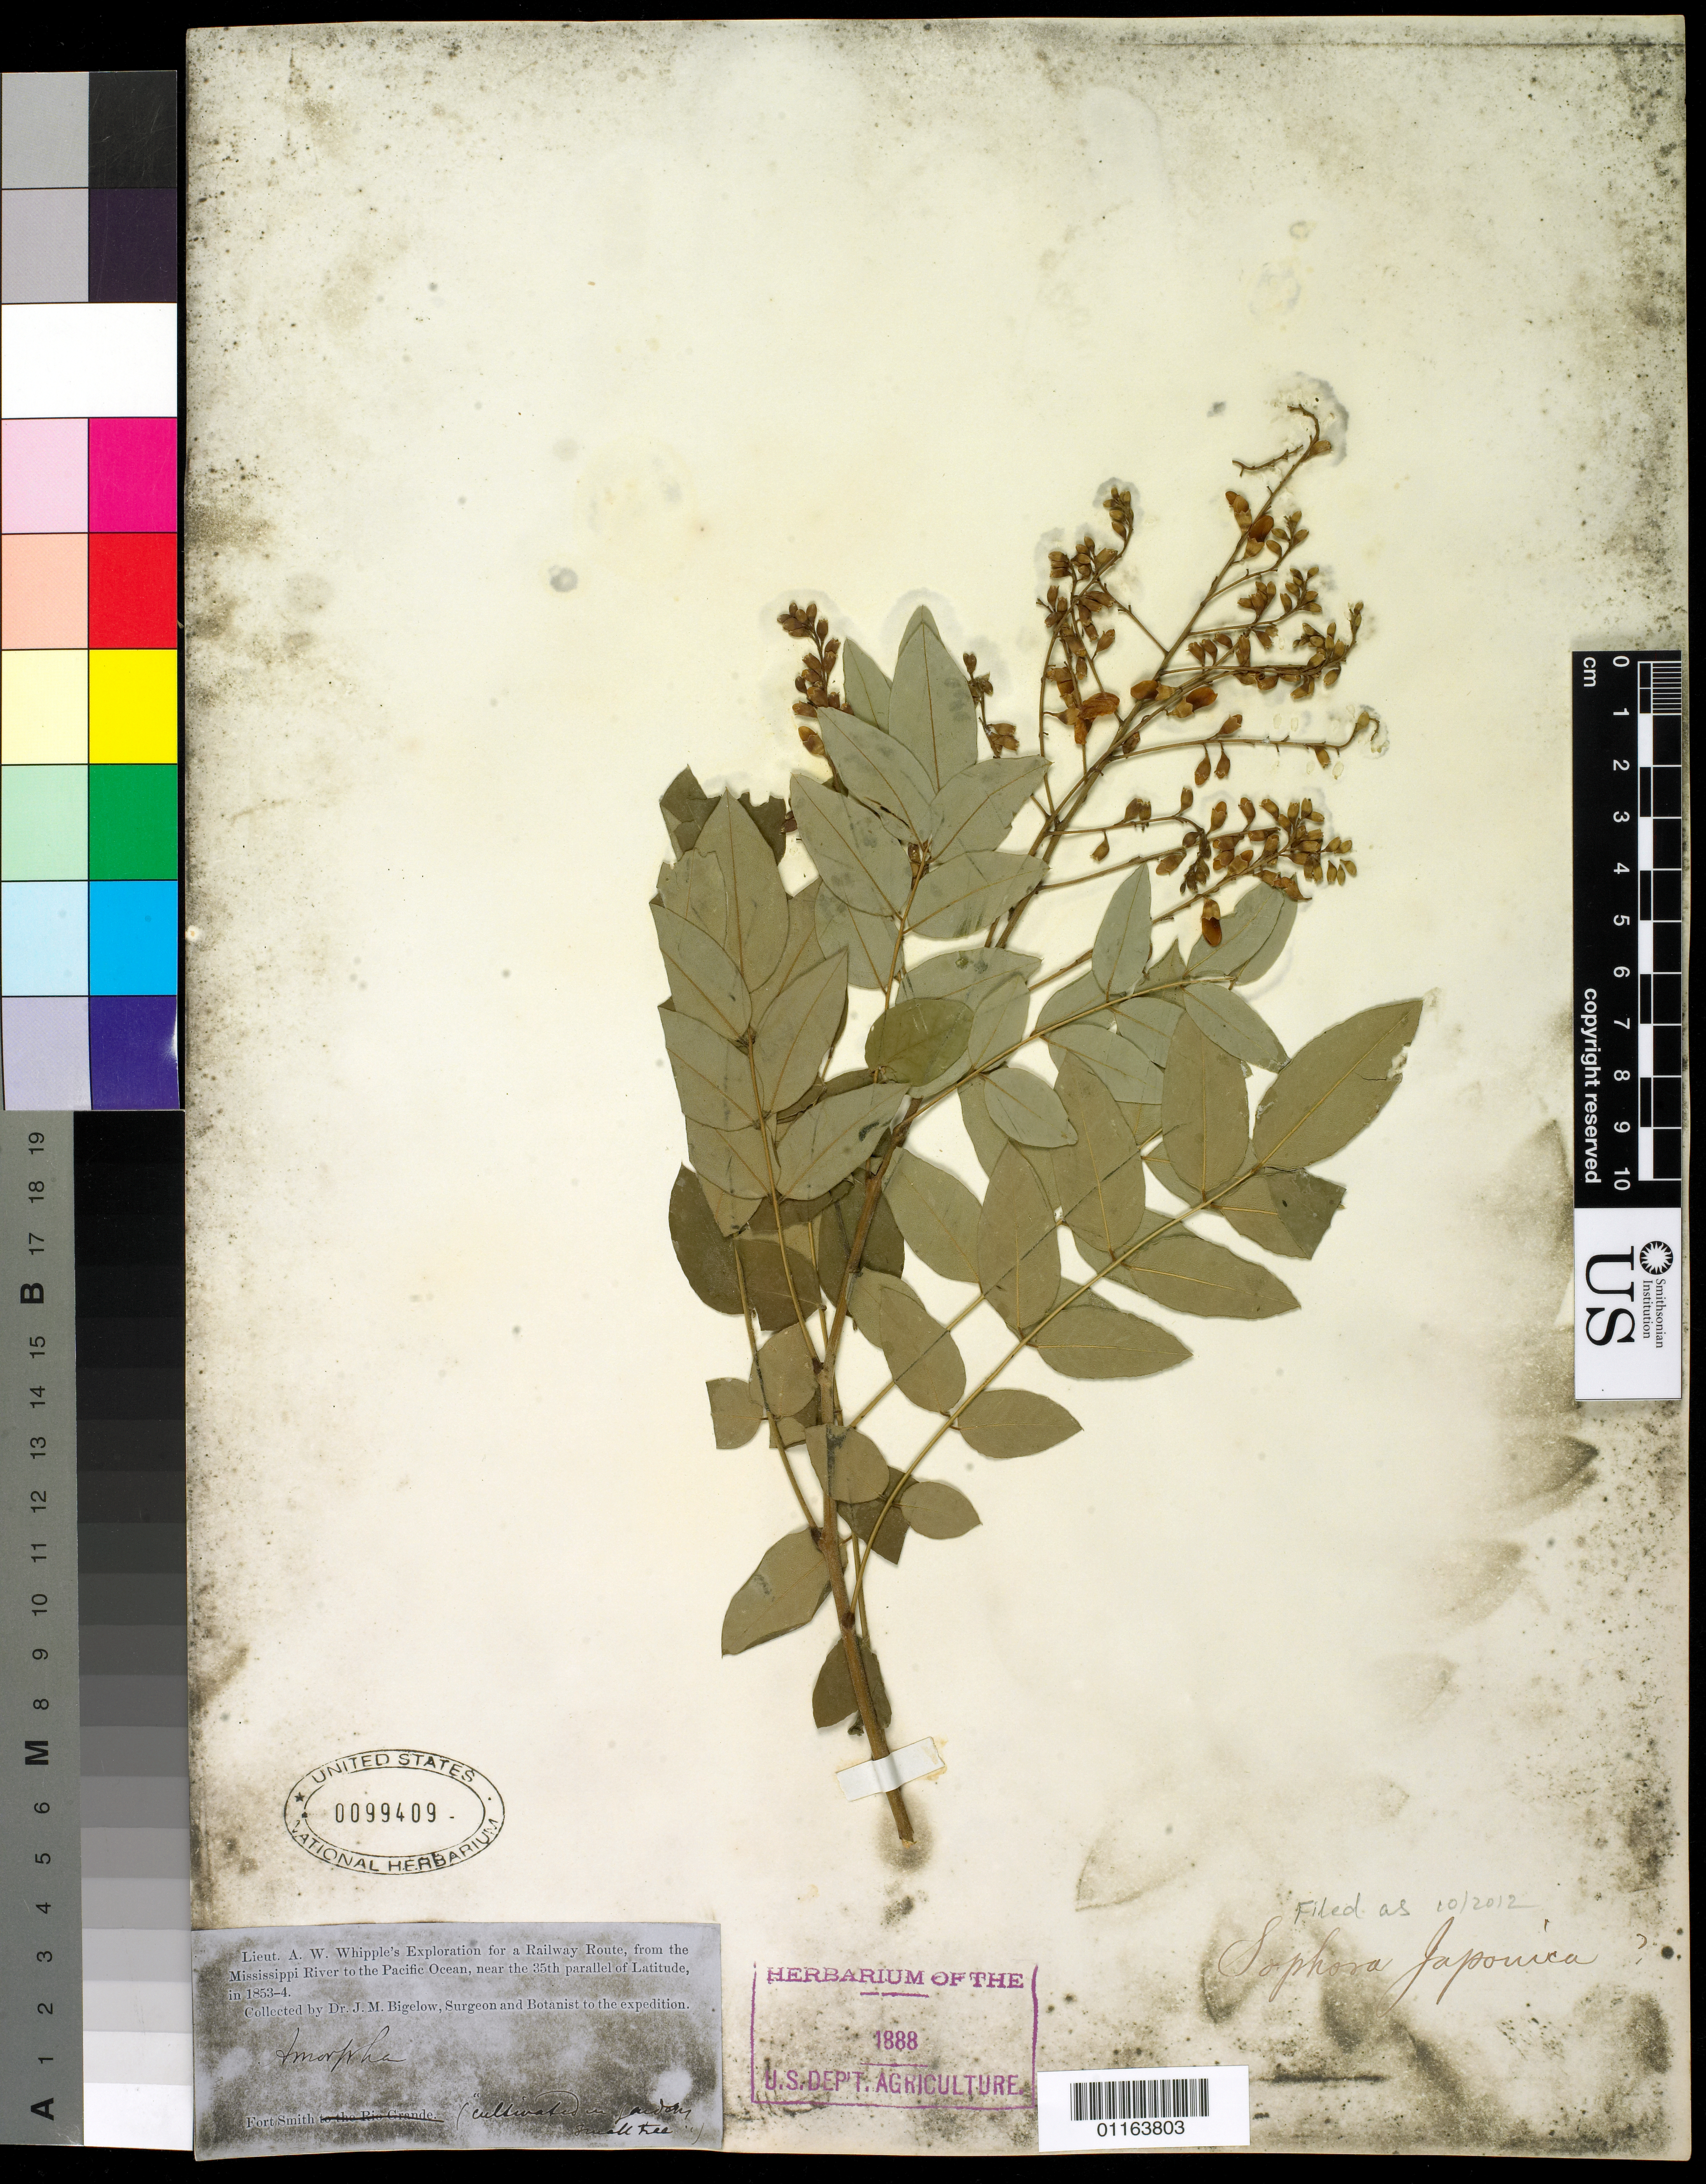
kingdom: Plantae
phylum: Tracheophyta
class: Magnoliopsida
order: Fabales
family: Fabaceae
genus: Sophora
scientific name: Sophora japonica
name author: L.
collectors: J. M. Bigelow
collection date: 1853/1854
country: United States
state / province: Arkansas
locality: Fort Smith.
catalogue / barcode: US 99409